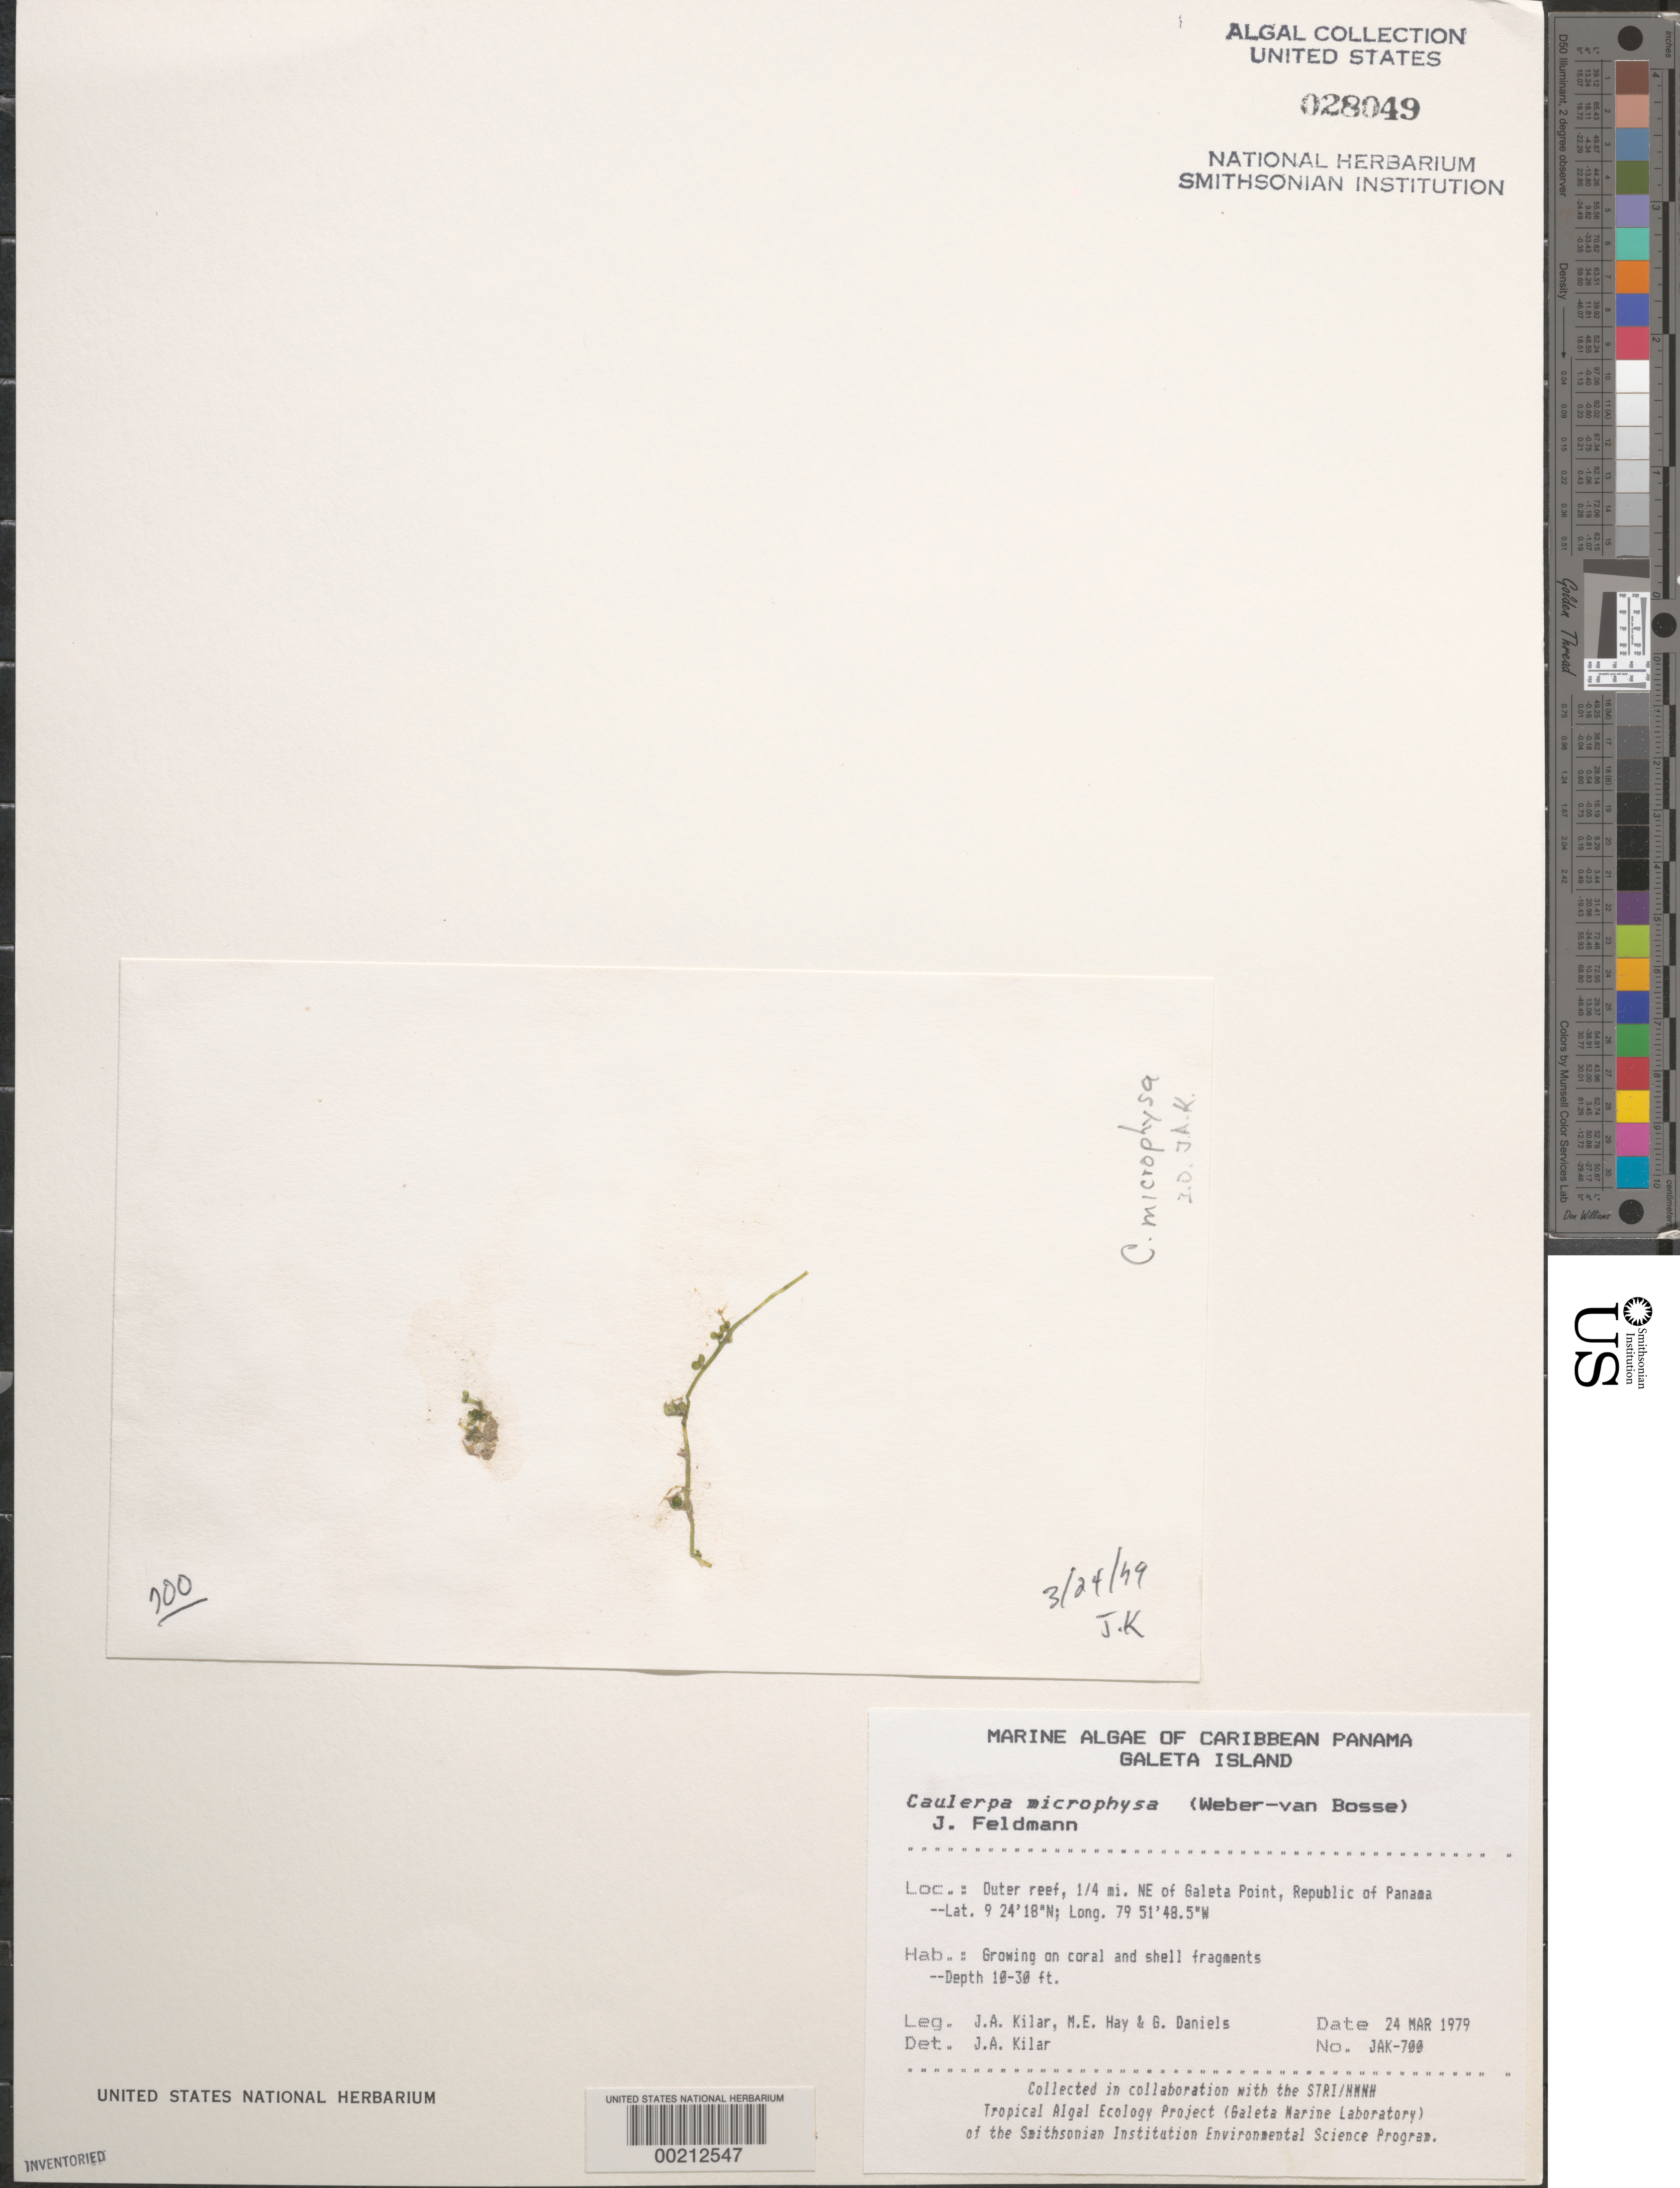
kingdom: Plantae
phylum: Chlorophyta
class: Ulvophyceae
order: Bryopsidales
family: Caulerpaceae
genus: Caulerpa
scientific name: Caulerpa microphysa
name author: (Weber Bosse) Feldmann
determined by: Kilar, J. A.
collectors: J. A. Kilar, M. E. Hay & G. S. Daniels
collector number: JAK-700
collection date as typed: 24 Mar 1979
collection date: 1979-03-24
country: Panama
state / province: Colón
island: Galeta Island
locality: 1/4th mile northeast of Galeta Point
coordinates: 9 24'18"N, 79 51'48.5"W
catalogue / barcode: US 28049